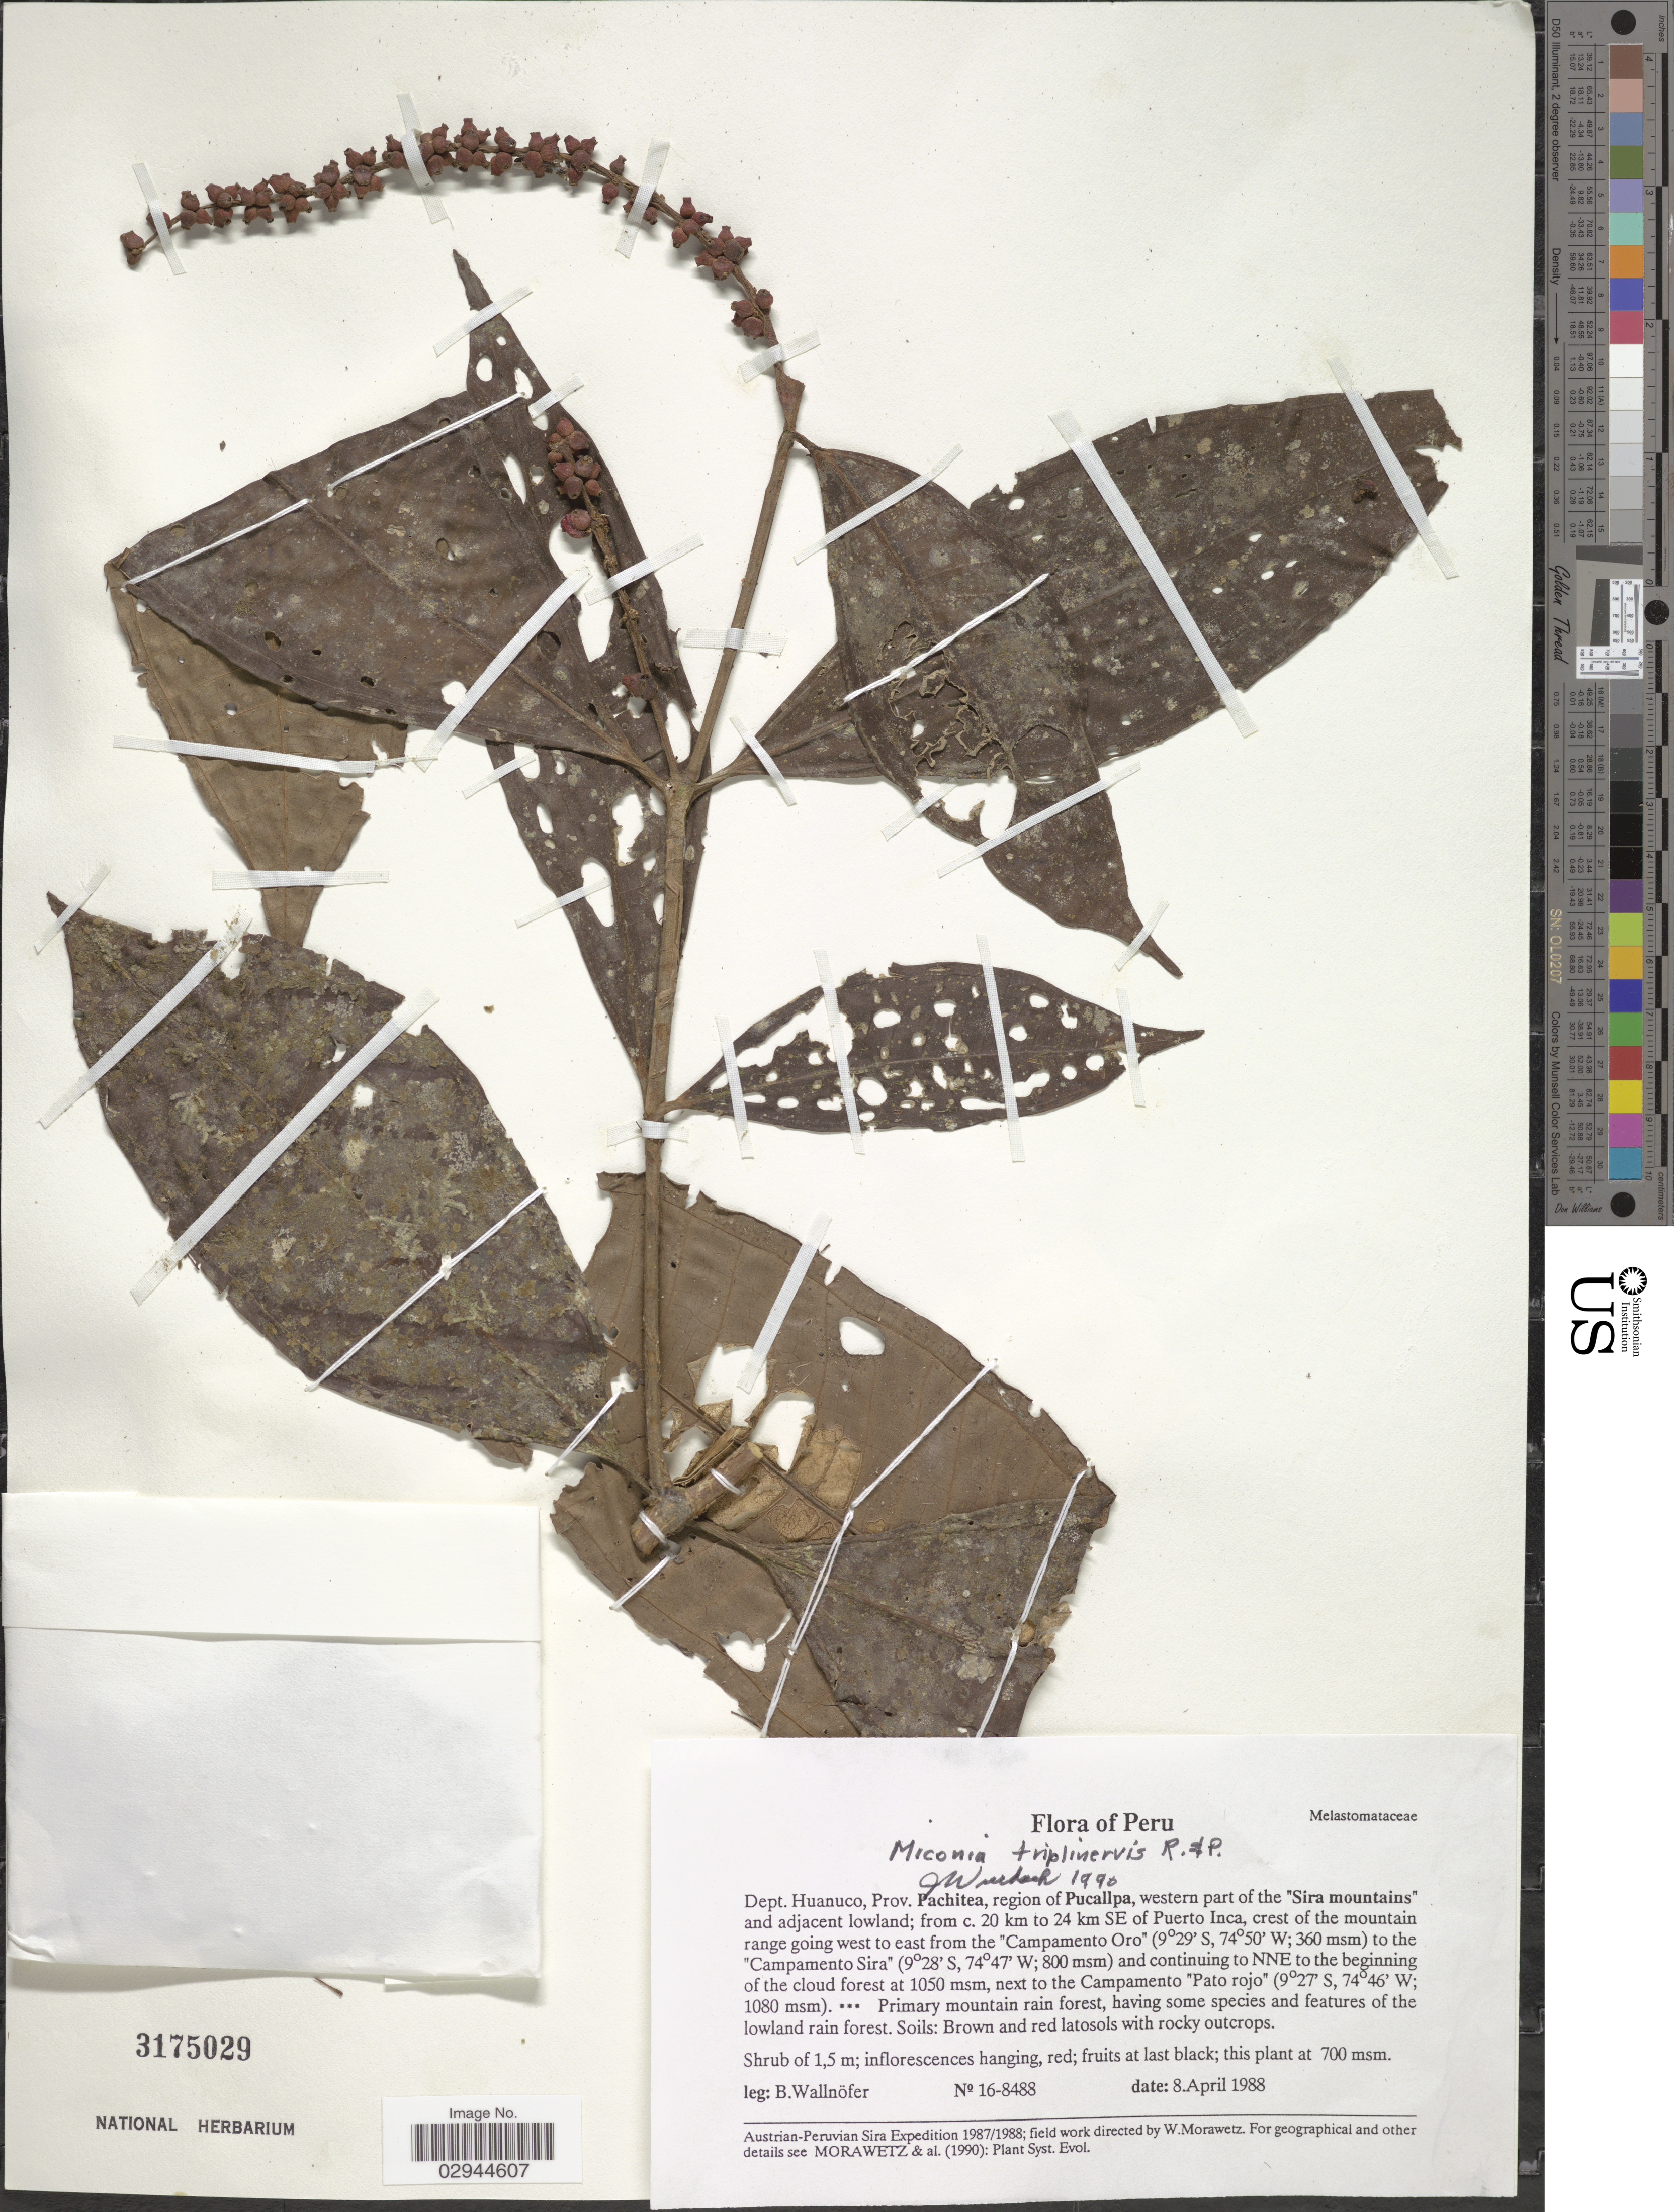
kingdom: Plantae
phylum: Tracheophyta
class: Magnoliopsida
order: Myrtales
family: Melastomataceae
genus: Miconia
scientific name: Miconia triplinervis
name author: Ruiz & Pav.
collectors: B. Wallnöfer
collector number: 16-8488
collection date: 1988-04-08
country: Peru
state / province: Huánuco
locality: Dept. Huanuco, Prov. Pachitea, region of Pucallpa, western part of the "Sira mountains" and adjacent lowland, from c. 20 km to 24 km SE of Puerto Inca, crest of the mountain range going west to east from the "Campamento Oro" to the "Campamento Sira" and continuing to NNE to the beginning of the cloud forest, next to the Campamento "Pato rojo".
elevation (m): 700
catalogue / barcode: US 3175029